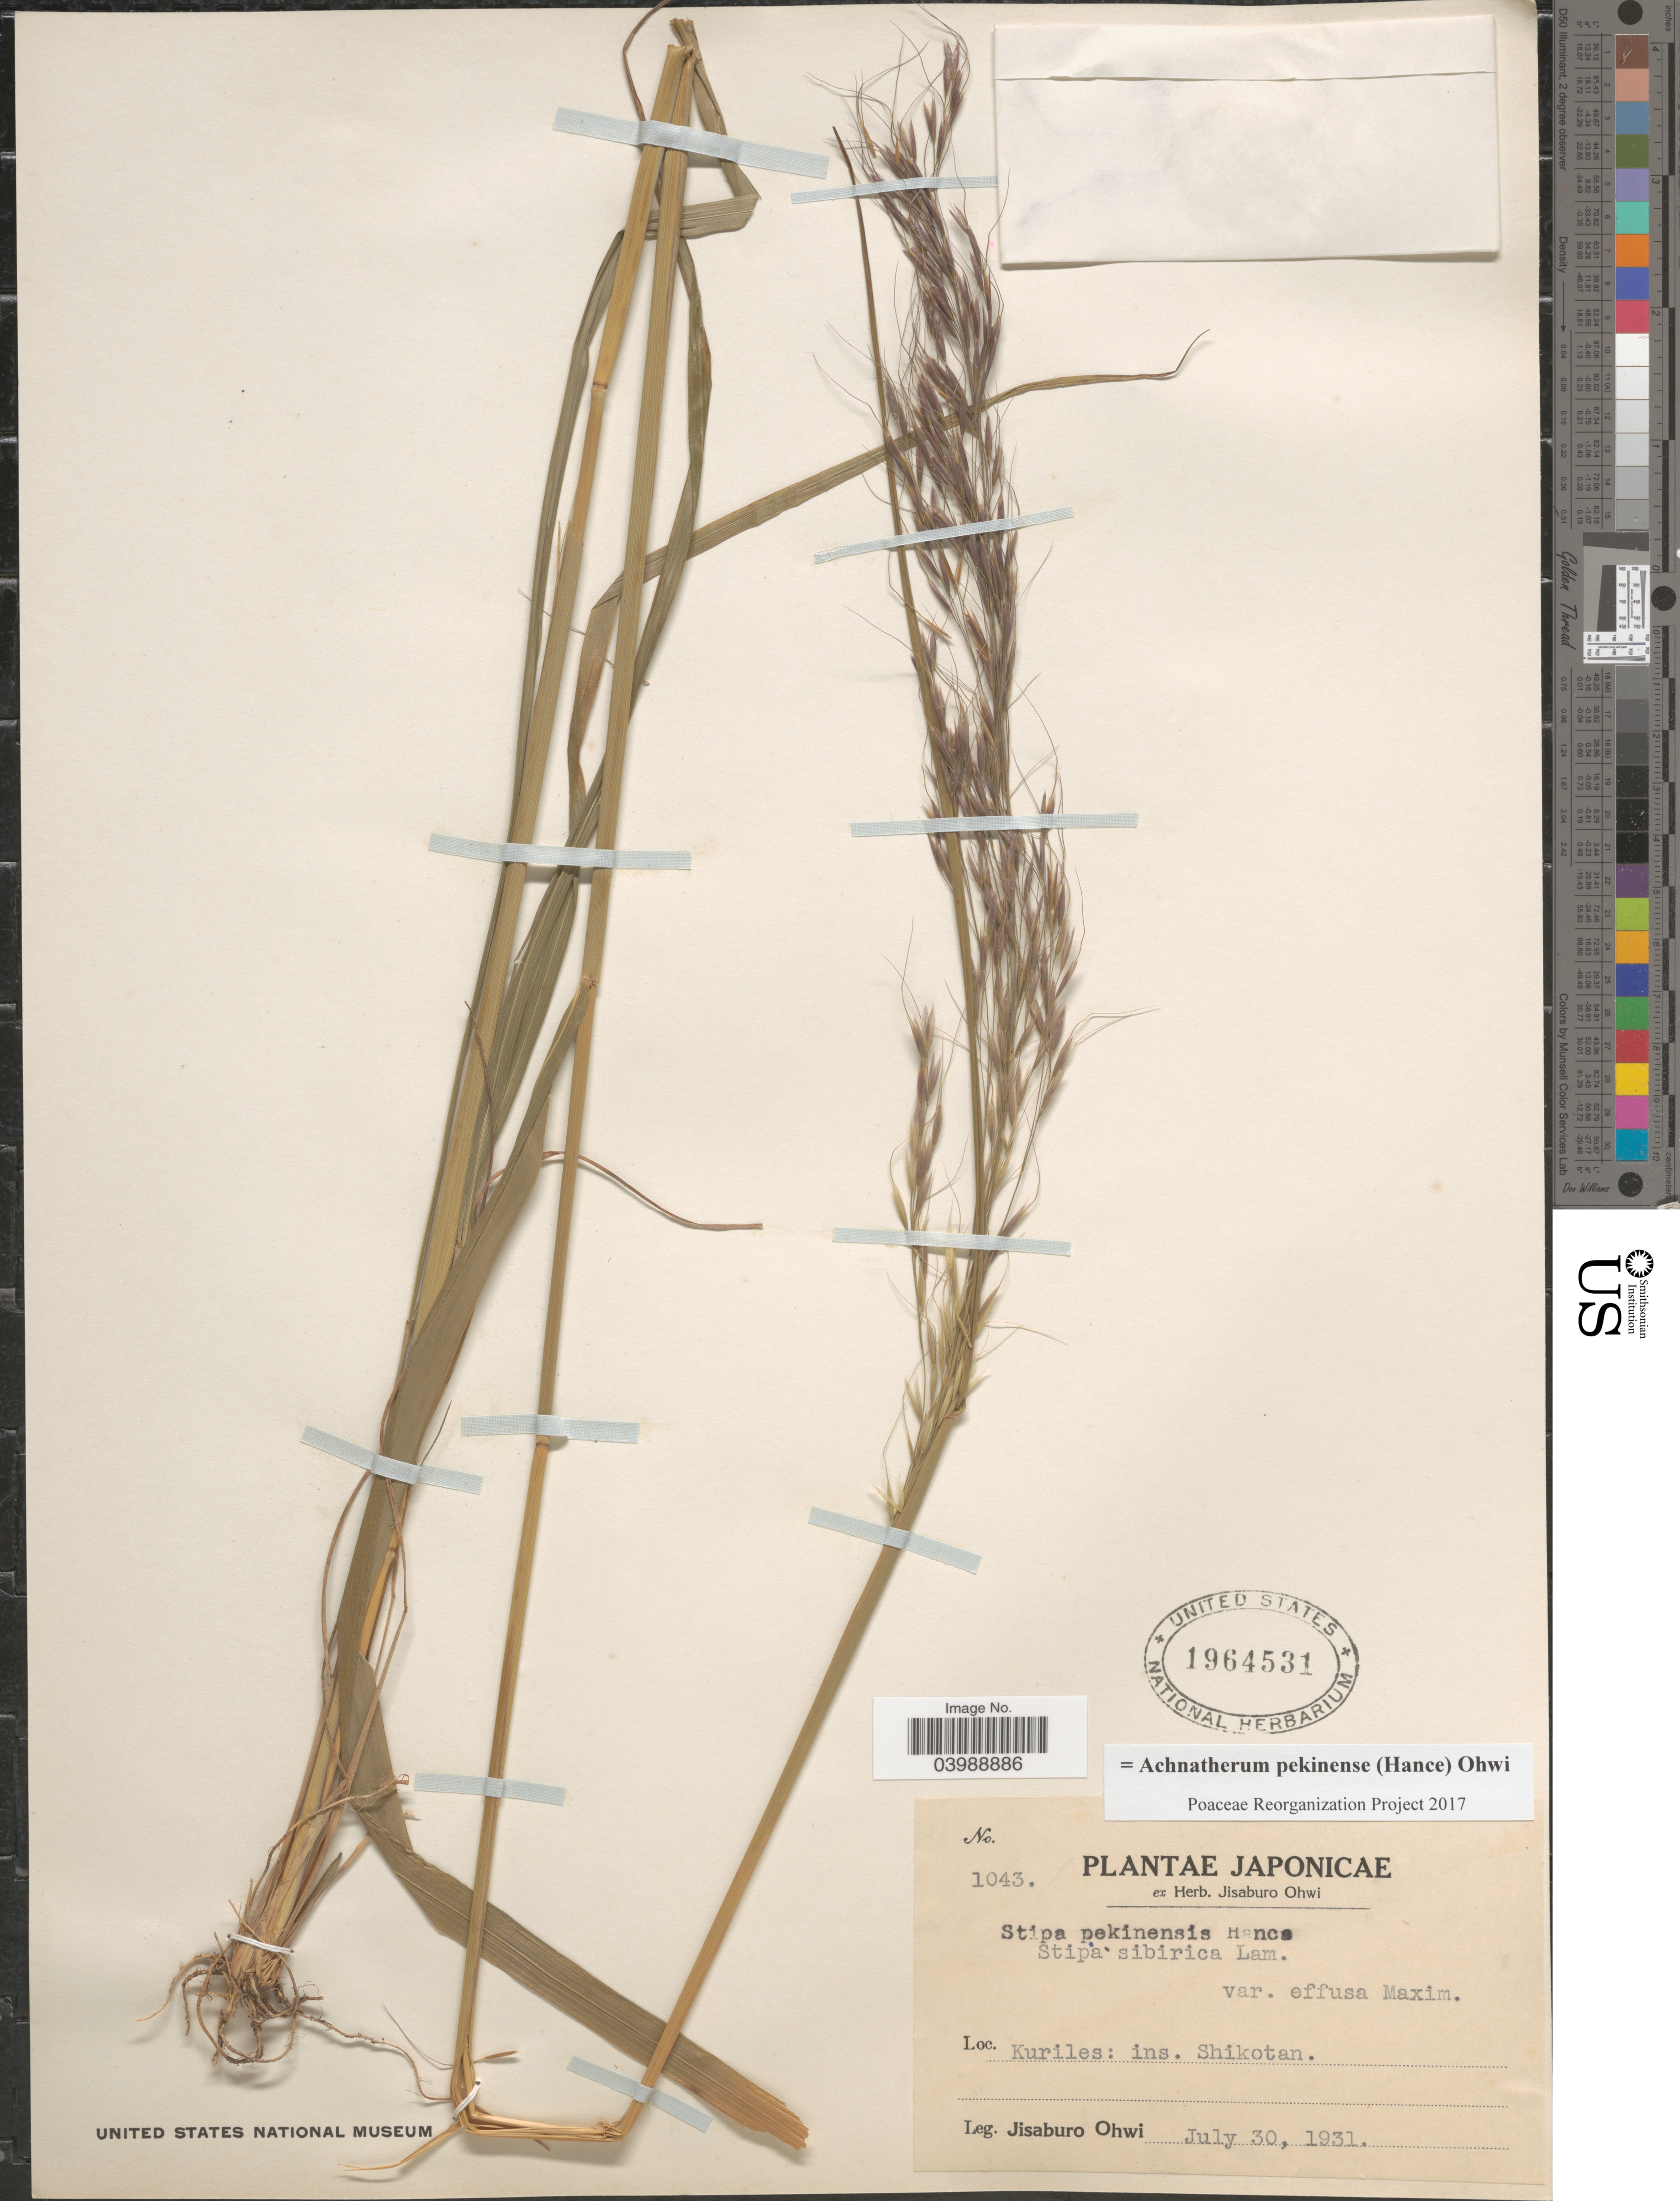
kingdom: Plantae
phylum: Tracheophyta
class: Liliopsida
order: Poales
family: Poaceae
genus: Achnatherum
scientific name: Achnatherum pekinense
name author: (Hance) Ohwi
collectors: J. Ohwi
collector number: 1043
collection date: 1931-07-30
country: Japan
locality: Kuriles: ins. Shikotan.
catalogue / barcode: US 1964531